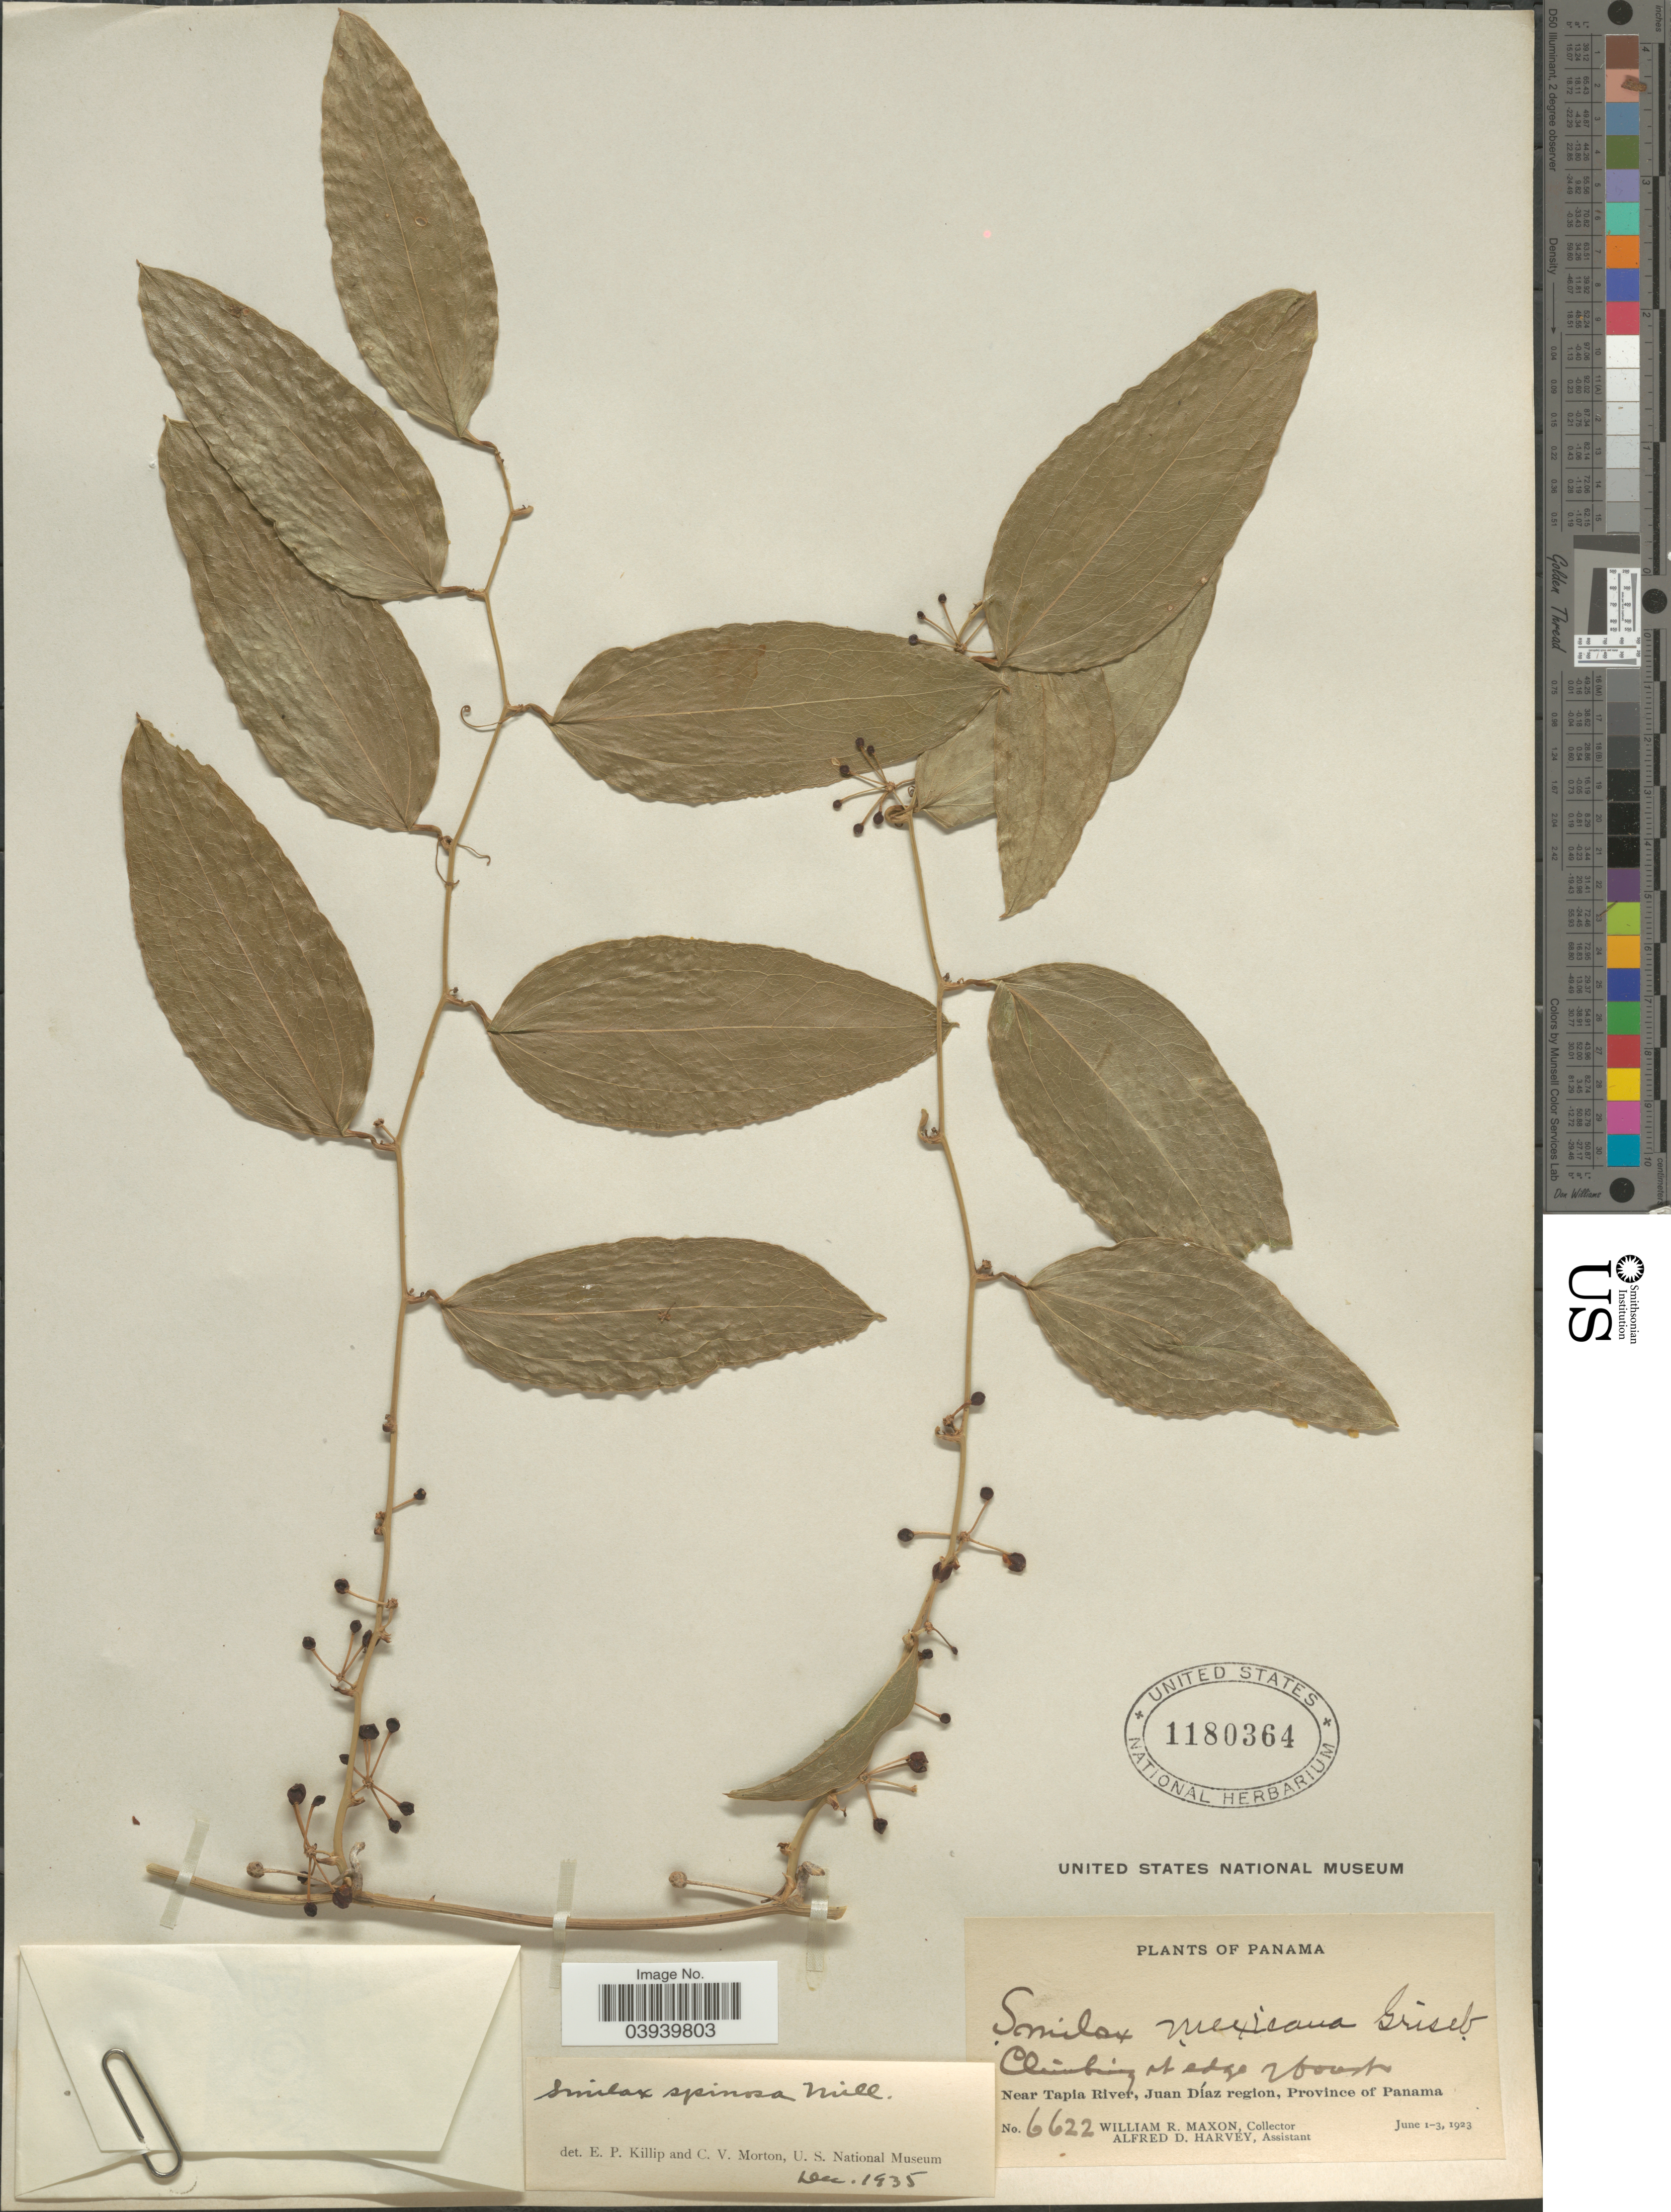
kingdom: Plantae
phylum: Tracheophyta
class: Liliopsida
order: Liliales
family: Smilacaceae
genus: Smilax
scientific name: Smilax spinosa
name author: Mill.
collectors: W. R. Maxon & A. D. Harvey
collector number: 6622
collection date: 1923-06-01/1923-06-03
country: Panama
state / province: Panamá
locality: Near Tapia River, Juan Díaz region.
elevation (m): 792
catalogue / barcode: US 1180364